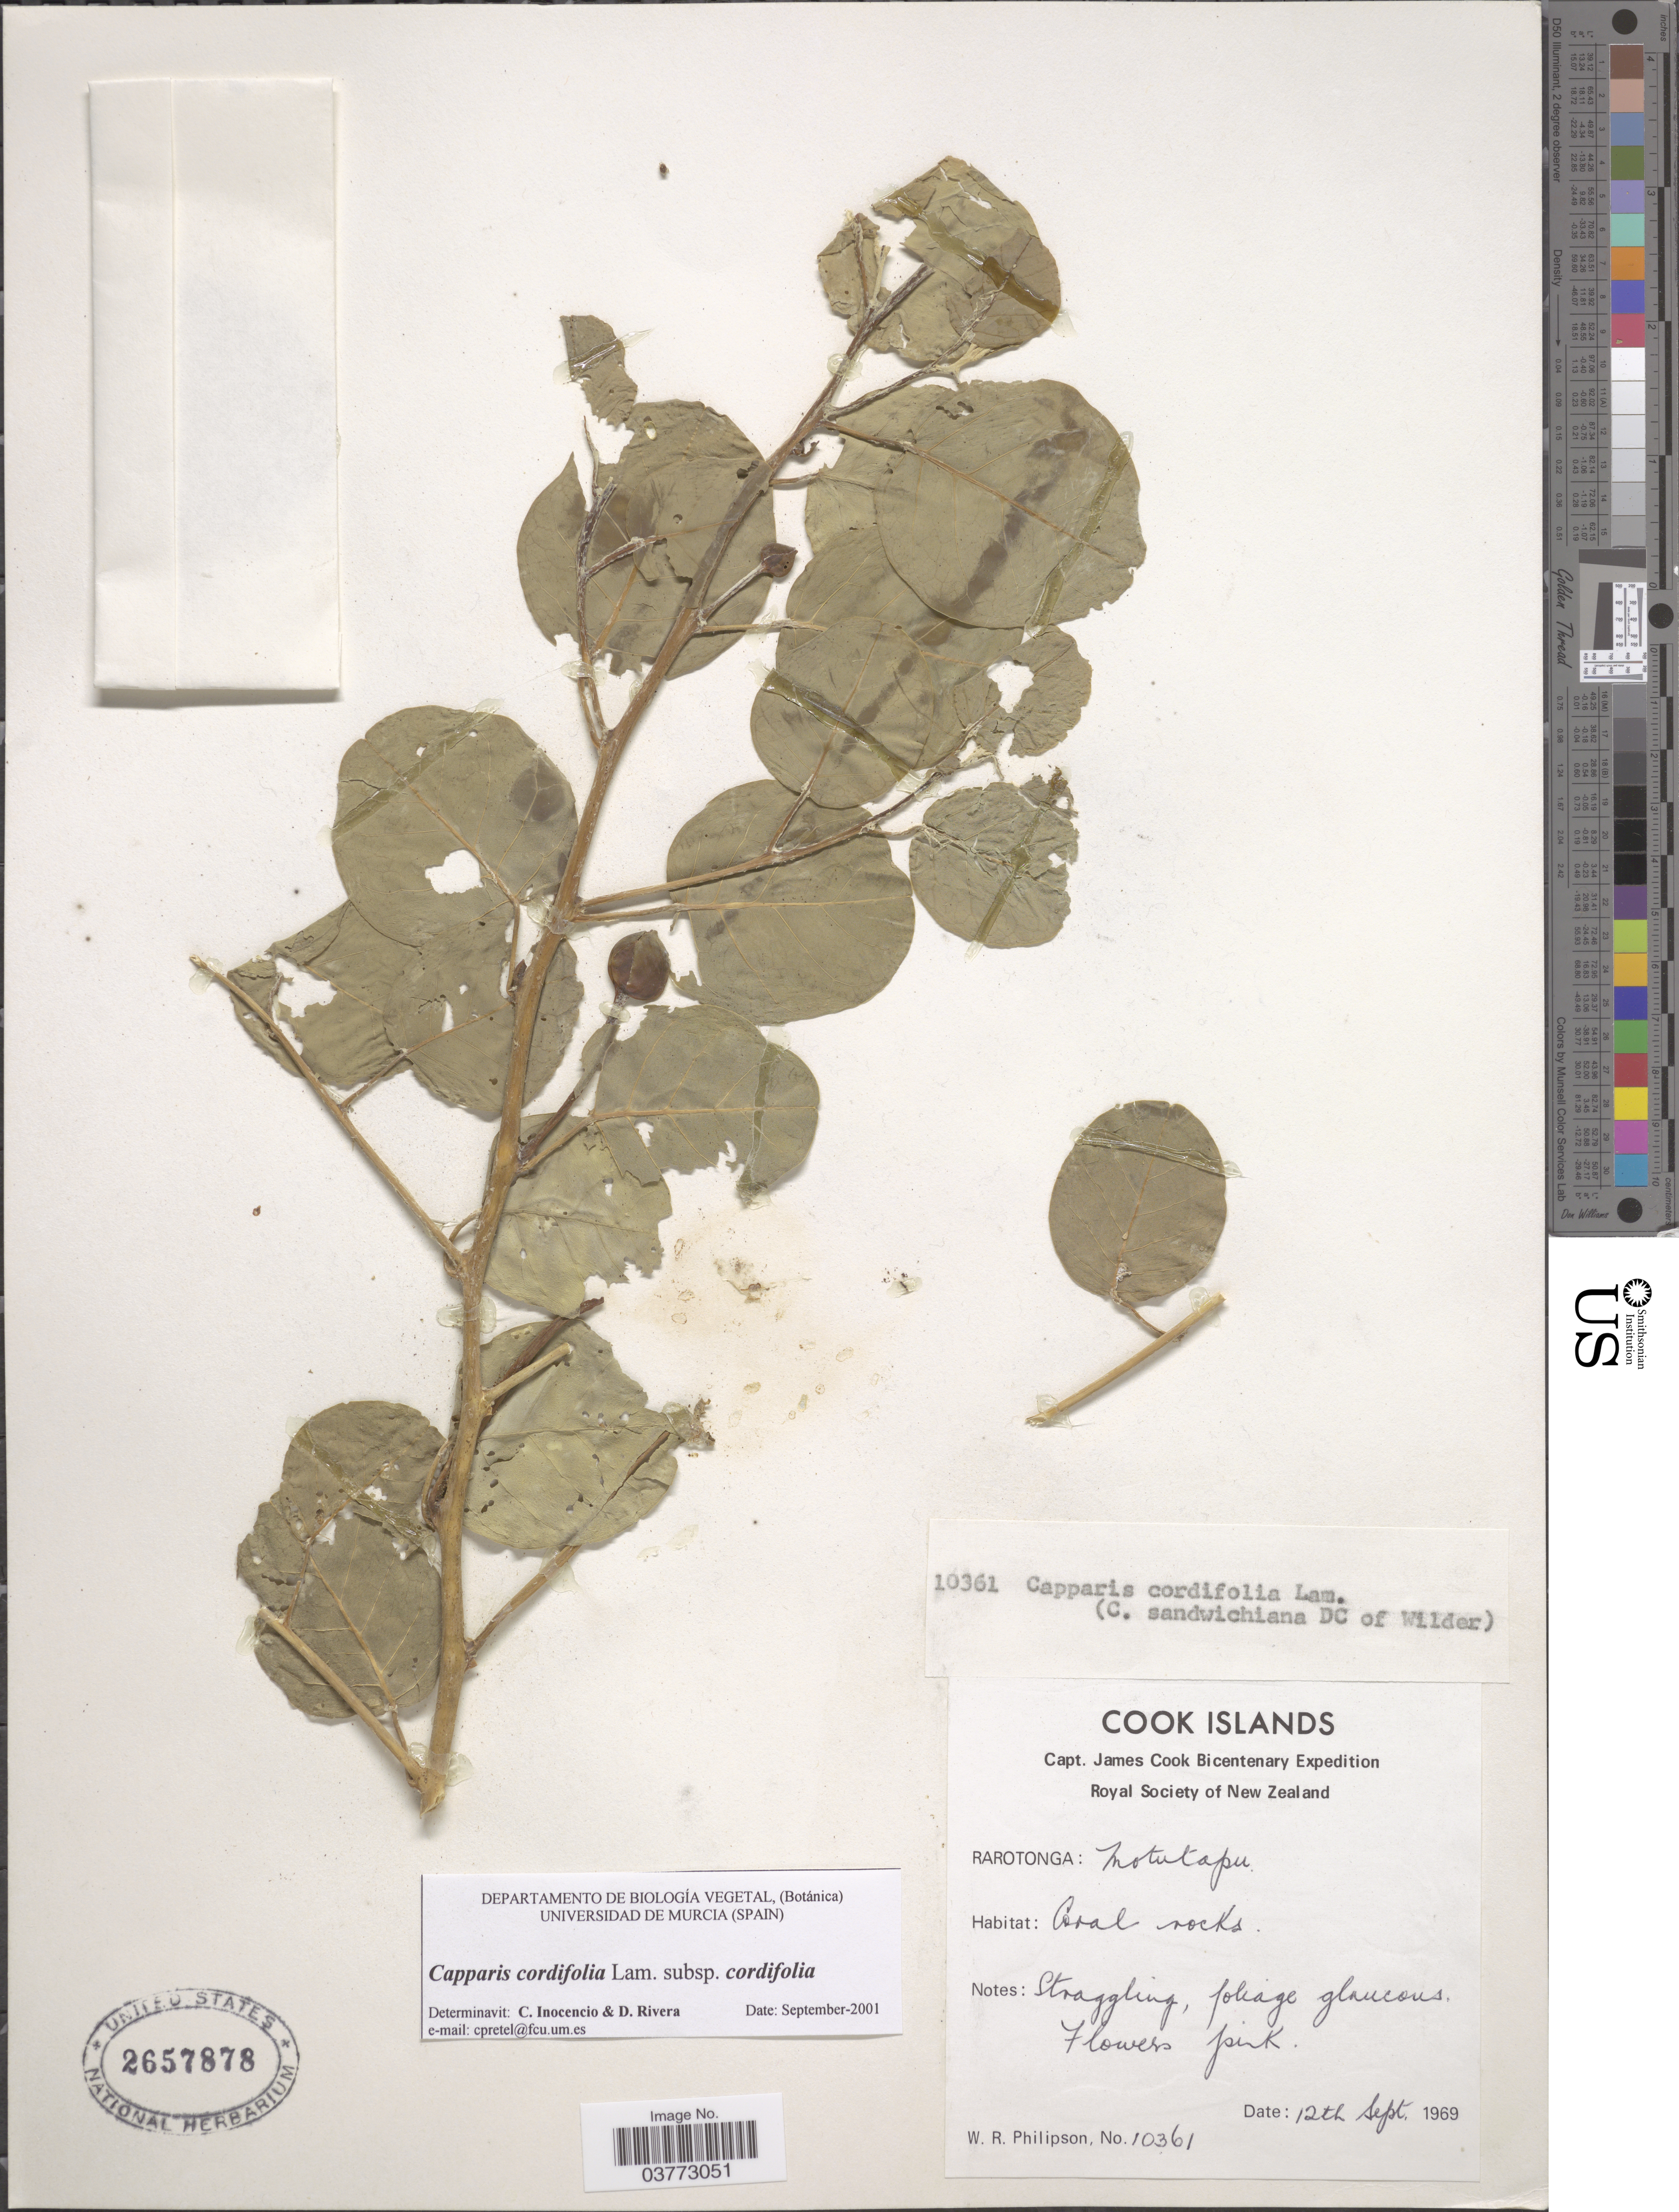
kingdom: Plantae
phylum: Tracheophyta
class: Magnoliopsida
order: Brassicales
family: Capparaceae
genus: Capparis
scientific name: Capparis spinosa subsp. cordifolia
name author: (Lam.) Fici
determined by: Wagner, W. L., (BOT), Smithsonian Institution - National Museum of Natural History (UNITED STATES)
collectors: W. R. Philipson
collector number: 10361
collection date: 1969-09-12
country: Cook Islands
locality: Rarotonga: Motutapu.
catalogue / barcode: US 2657878